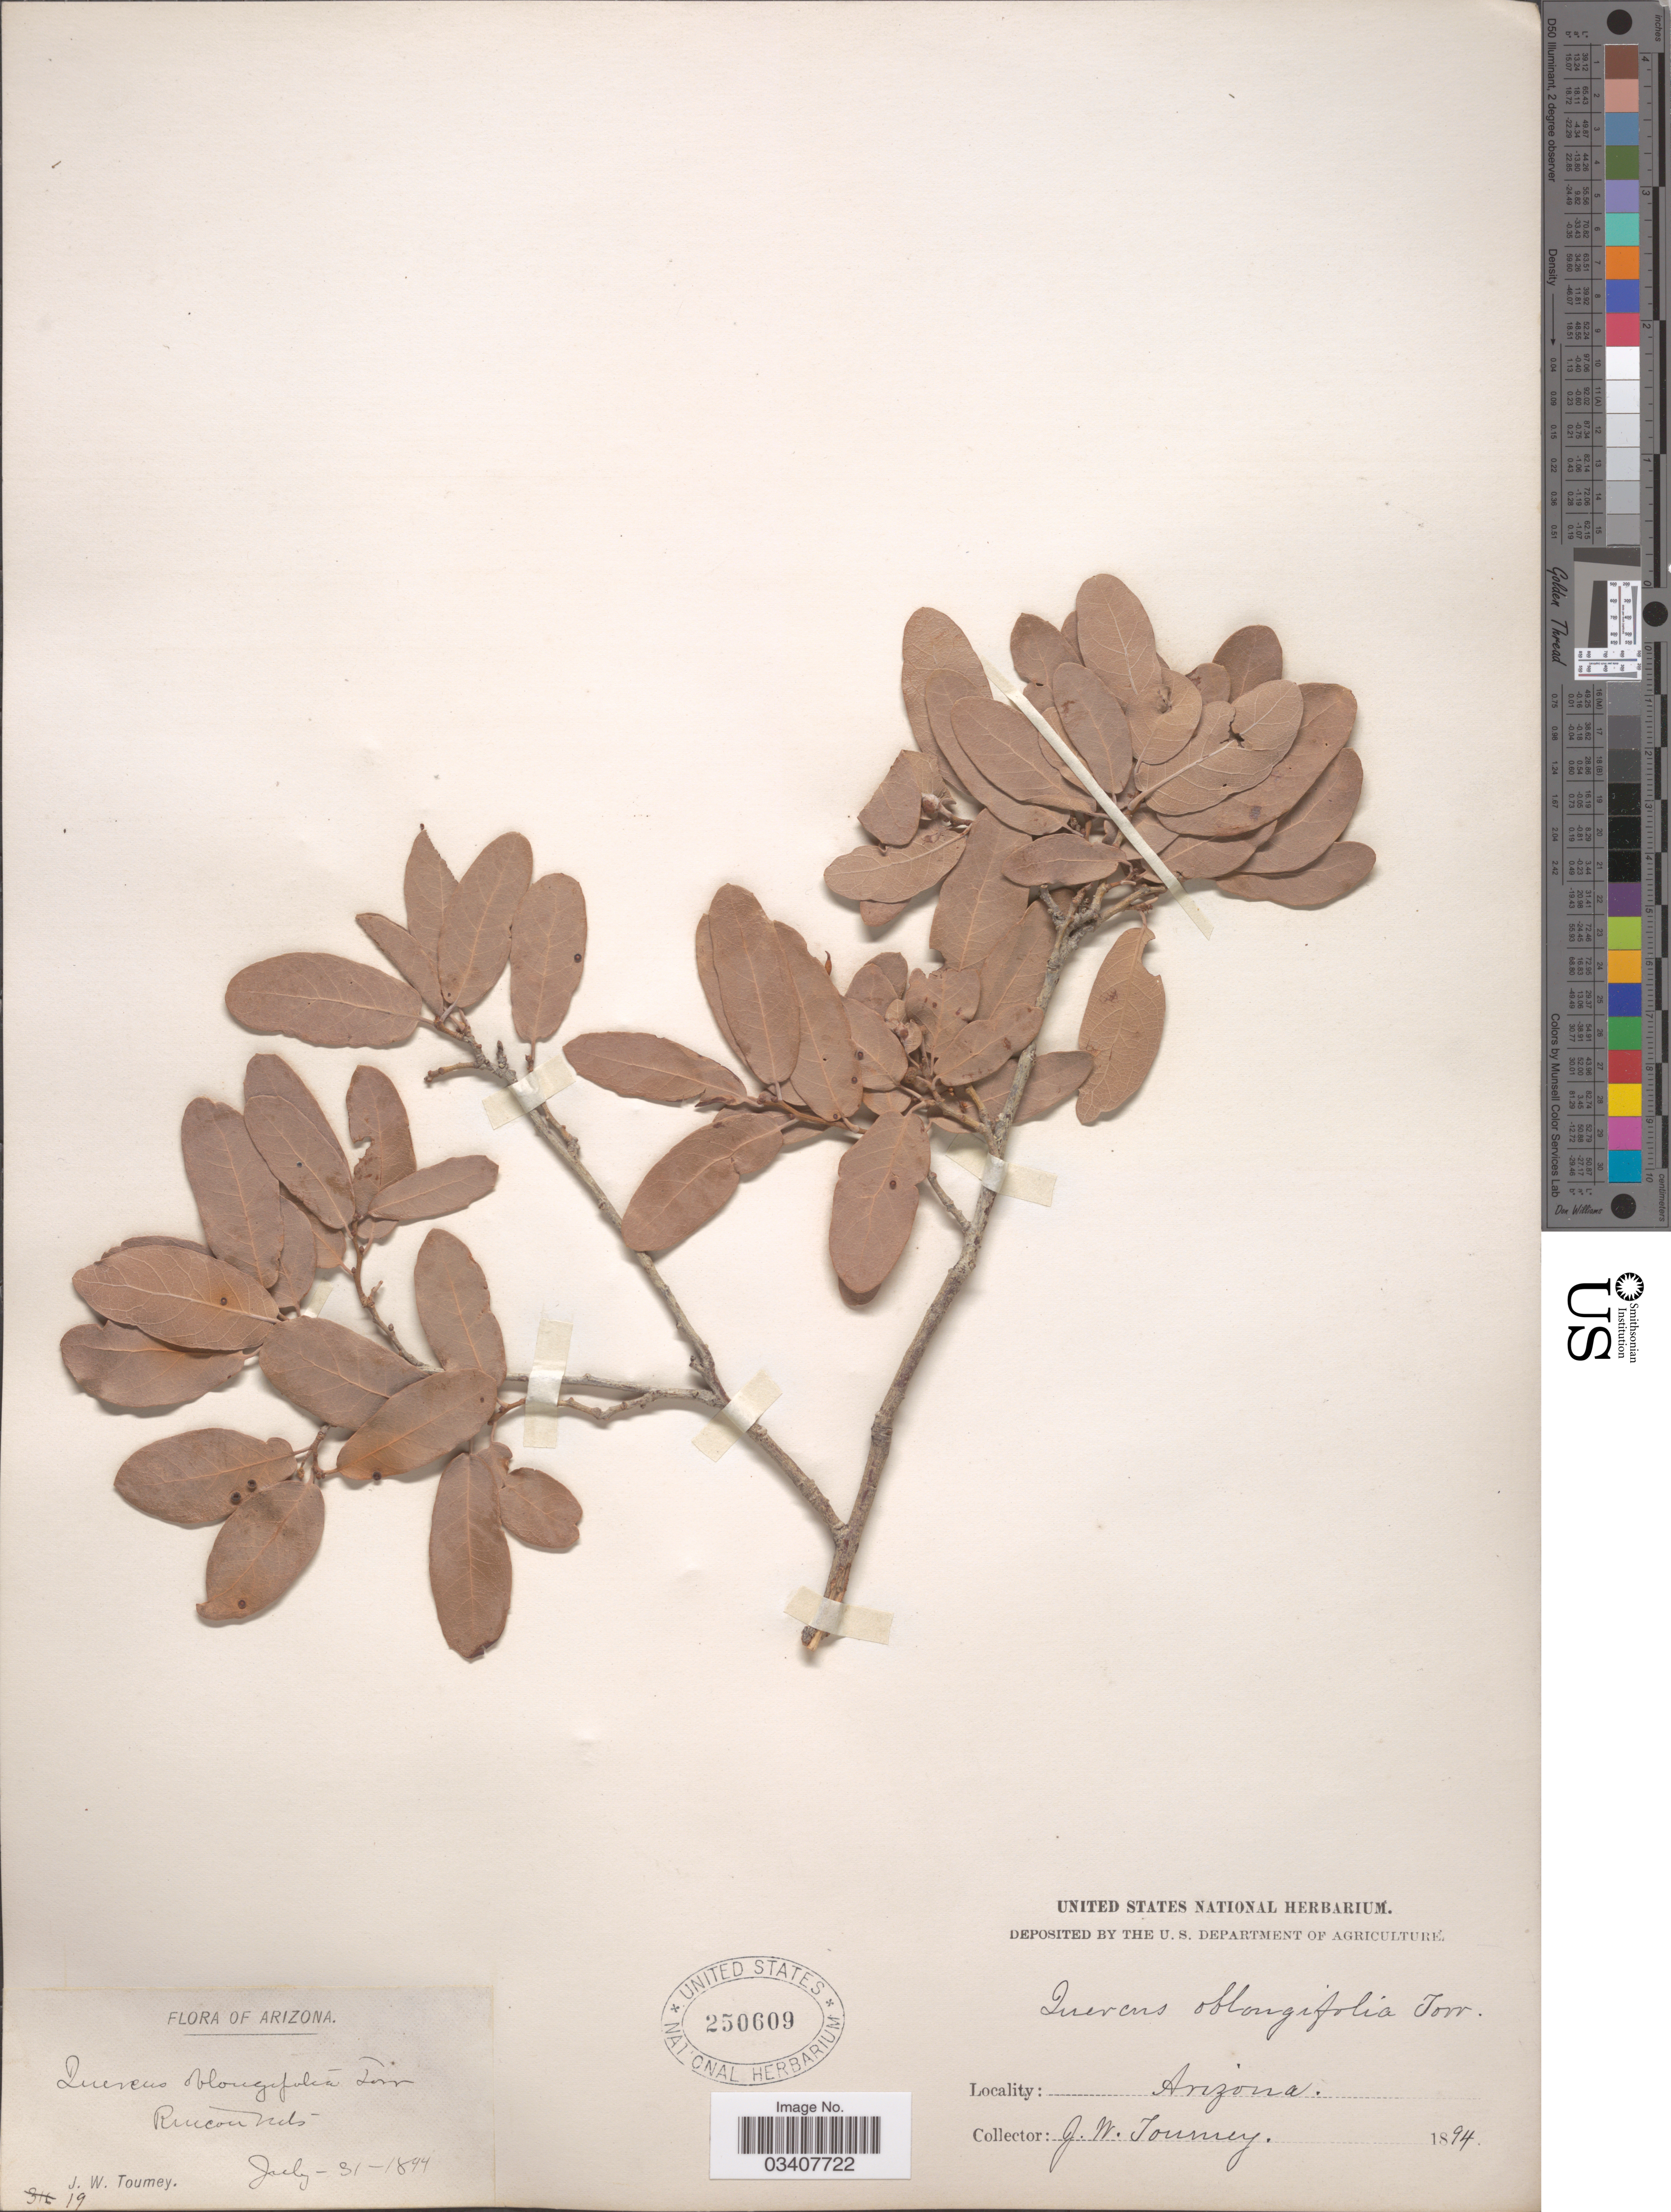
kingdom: Plantae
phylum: Tracheophyta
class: Magnoliopsida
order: Fagales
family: Fagaceae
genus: Quercus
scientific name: Quercus oblongifolia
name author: Torr.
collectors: J. W. Toumey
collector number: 19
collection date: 1894-07-31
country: United States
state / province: Arizona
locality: Rucon Mts.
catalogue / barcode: US 250609